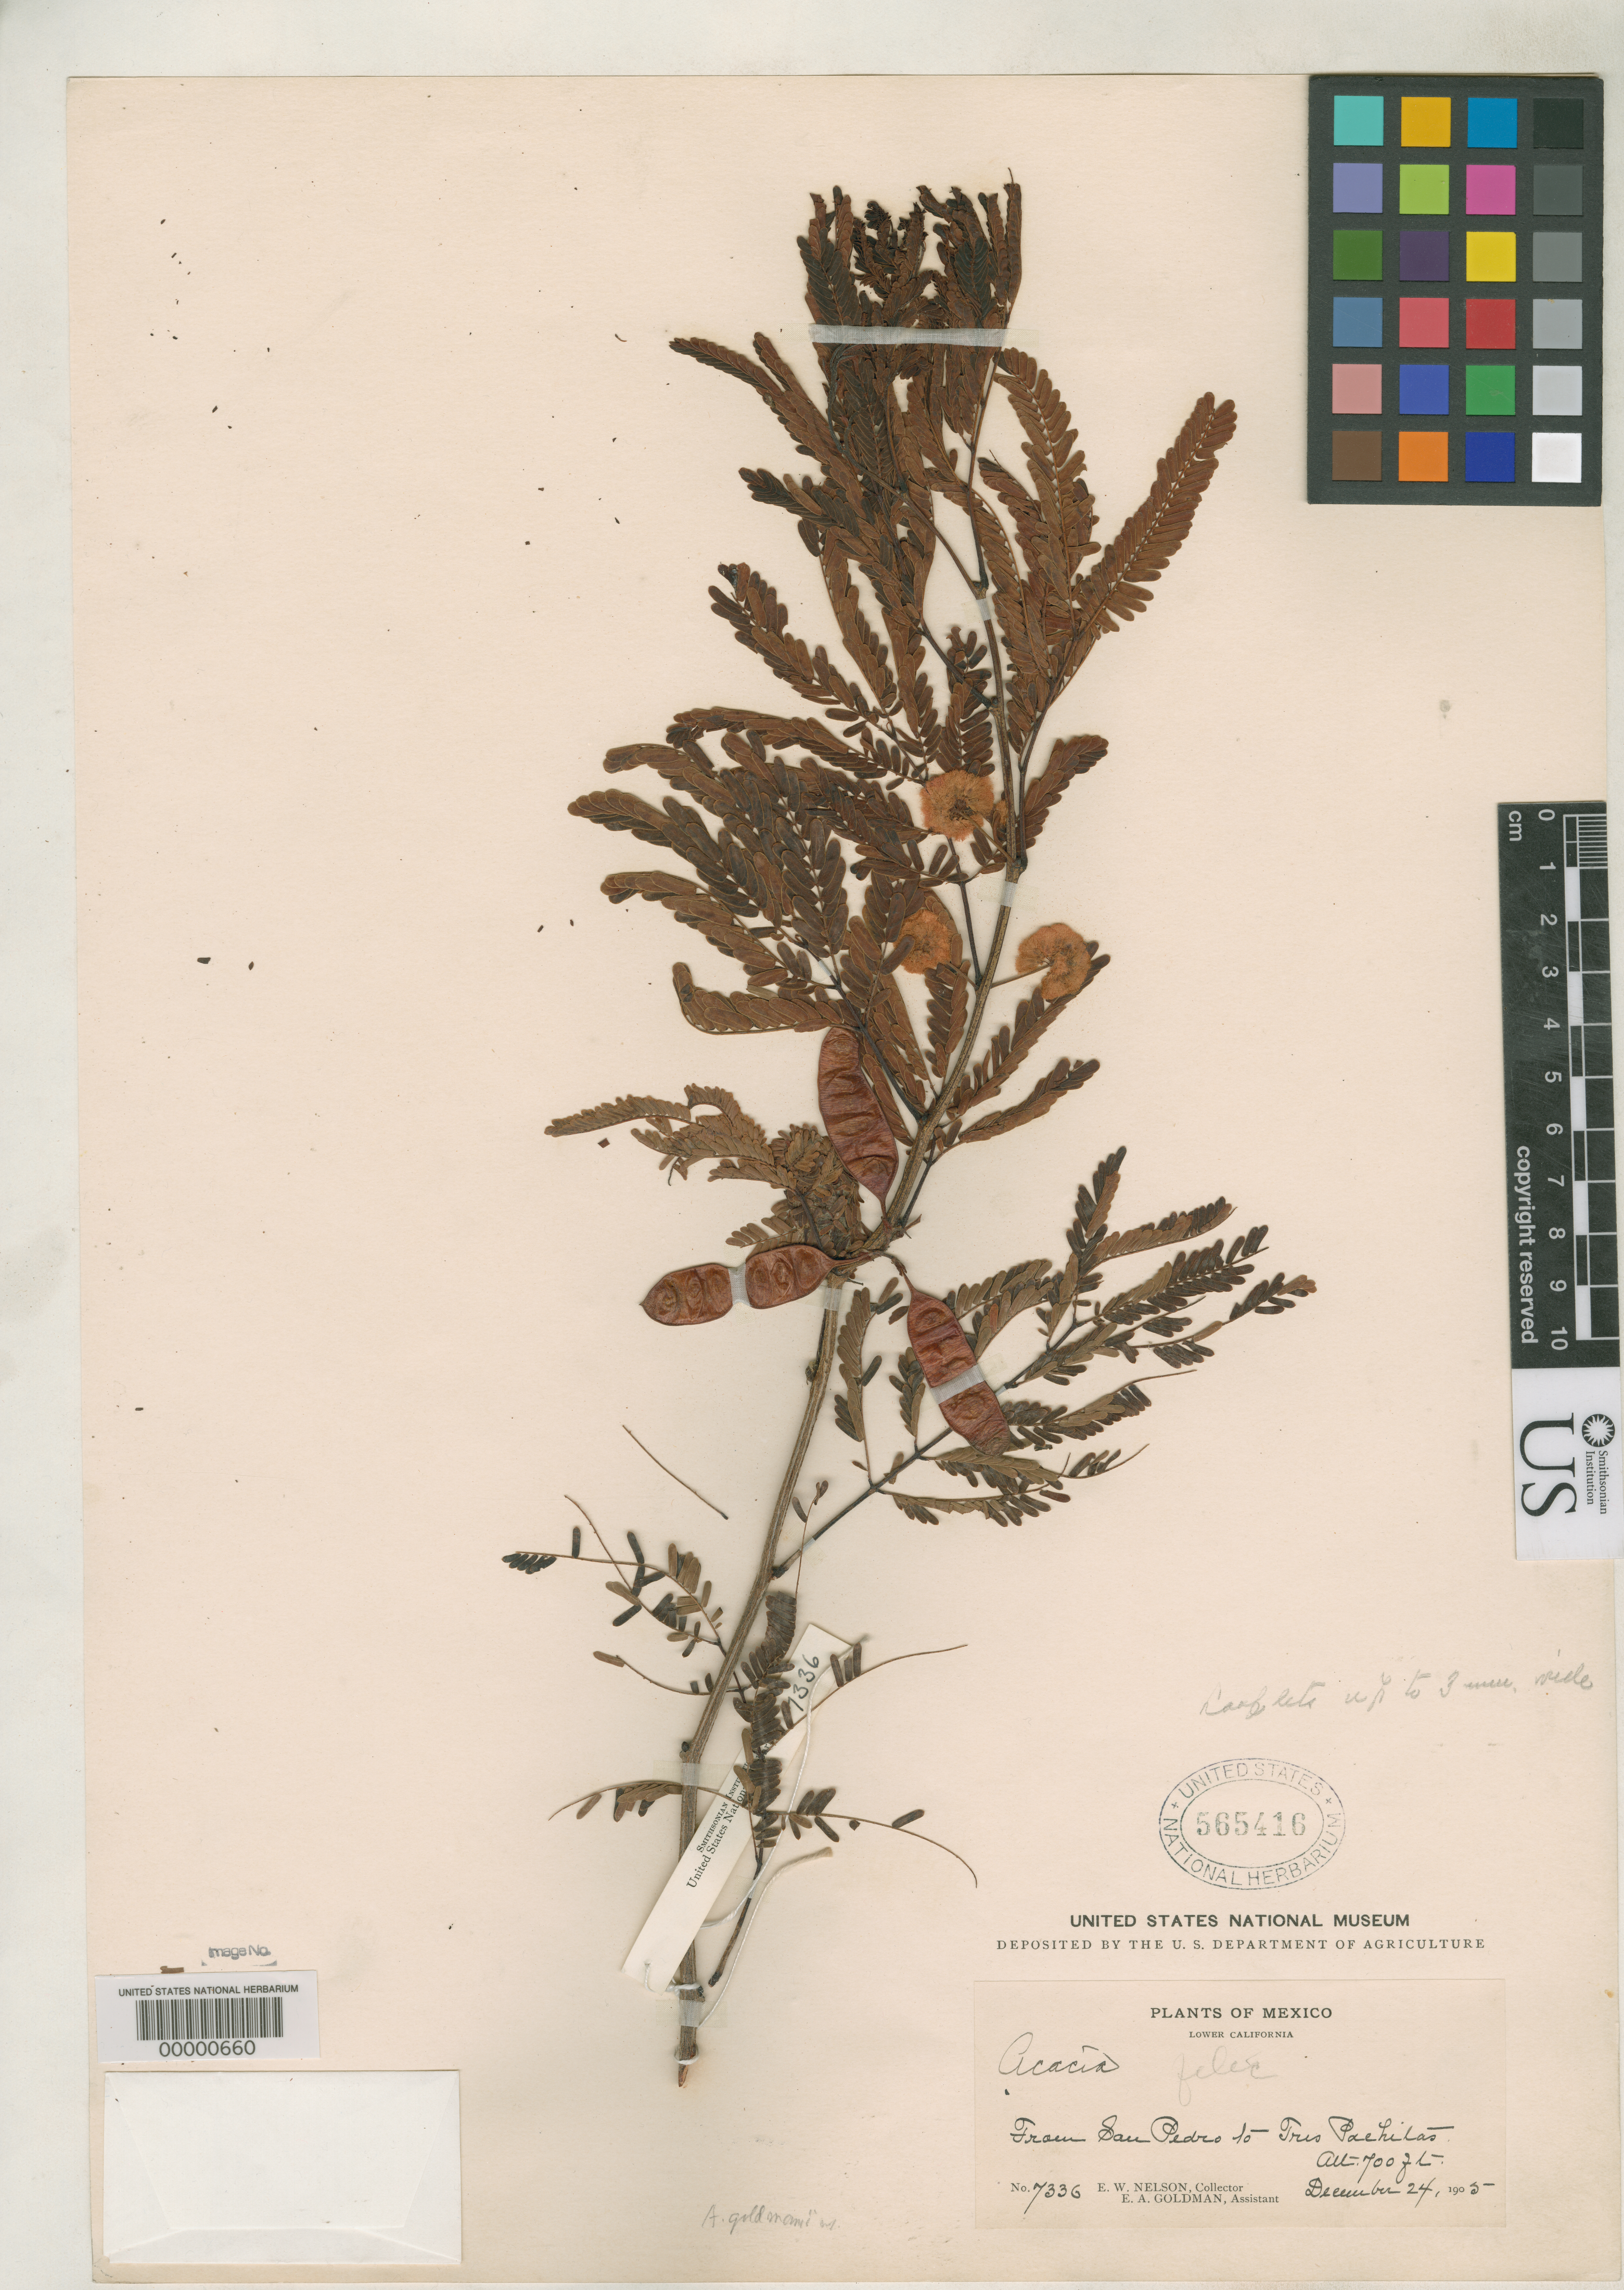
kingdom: Plantae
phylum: Tracheophyta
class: Magnoliopsida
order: Fabales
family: Fabaceae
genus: Acaciella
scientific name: Acaciella goldmanii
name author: Britton & Rose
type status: Isotype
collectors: E. W. Nelson & E. A. Goldman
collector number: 7336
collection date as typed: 1905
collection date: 1905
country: Mexico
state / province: Baja California Norte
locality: Between San Pedro and Tres Pachilas.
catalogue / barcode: US 565416